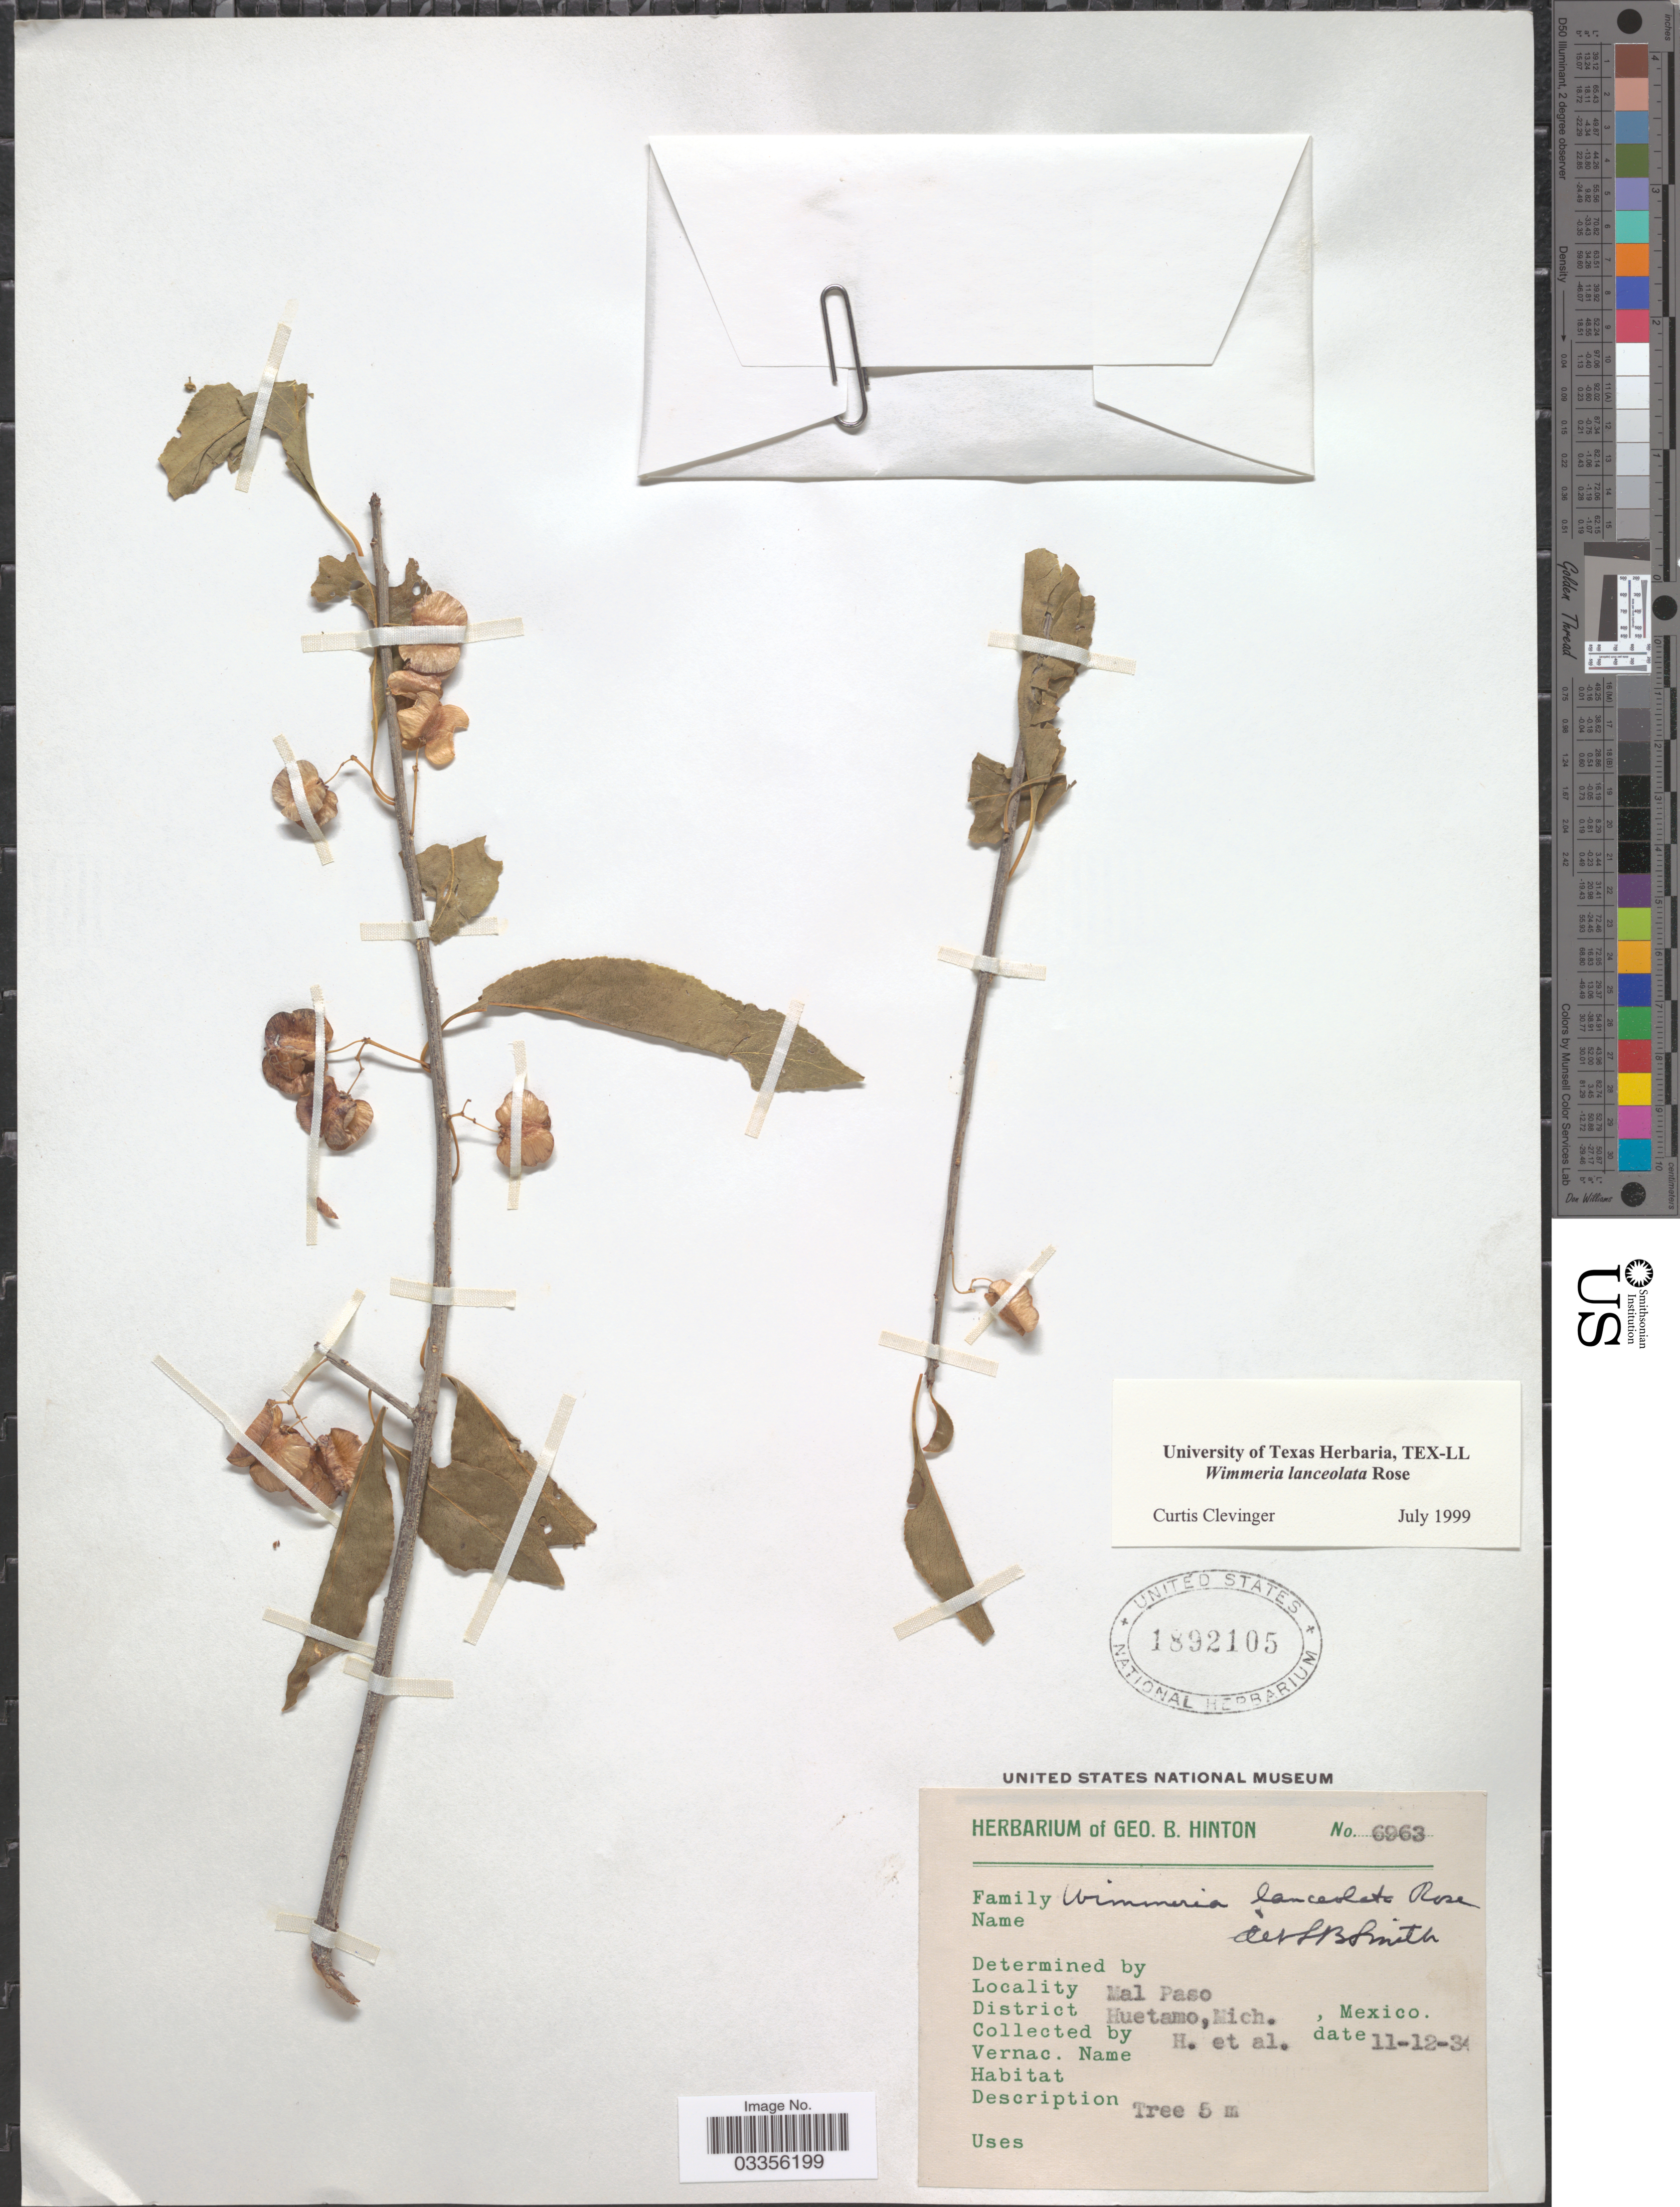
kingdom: Plantae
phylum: Tracheophyta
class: Magnoliopsida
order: Celastrales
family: Celastraceae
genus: Wimmeria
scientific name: Wimmeria lanceolata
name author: Rose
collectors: G. B. Hinton & et al.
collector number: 6963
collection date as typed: Transcribed d/m/y: 11/12/34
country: Mexico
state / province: Michoacán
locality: Mal Paso. District Huetamo.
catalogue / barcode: US 1892105